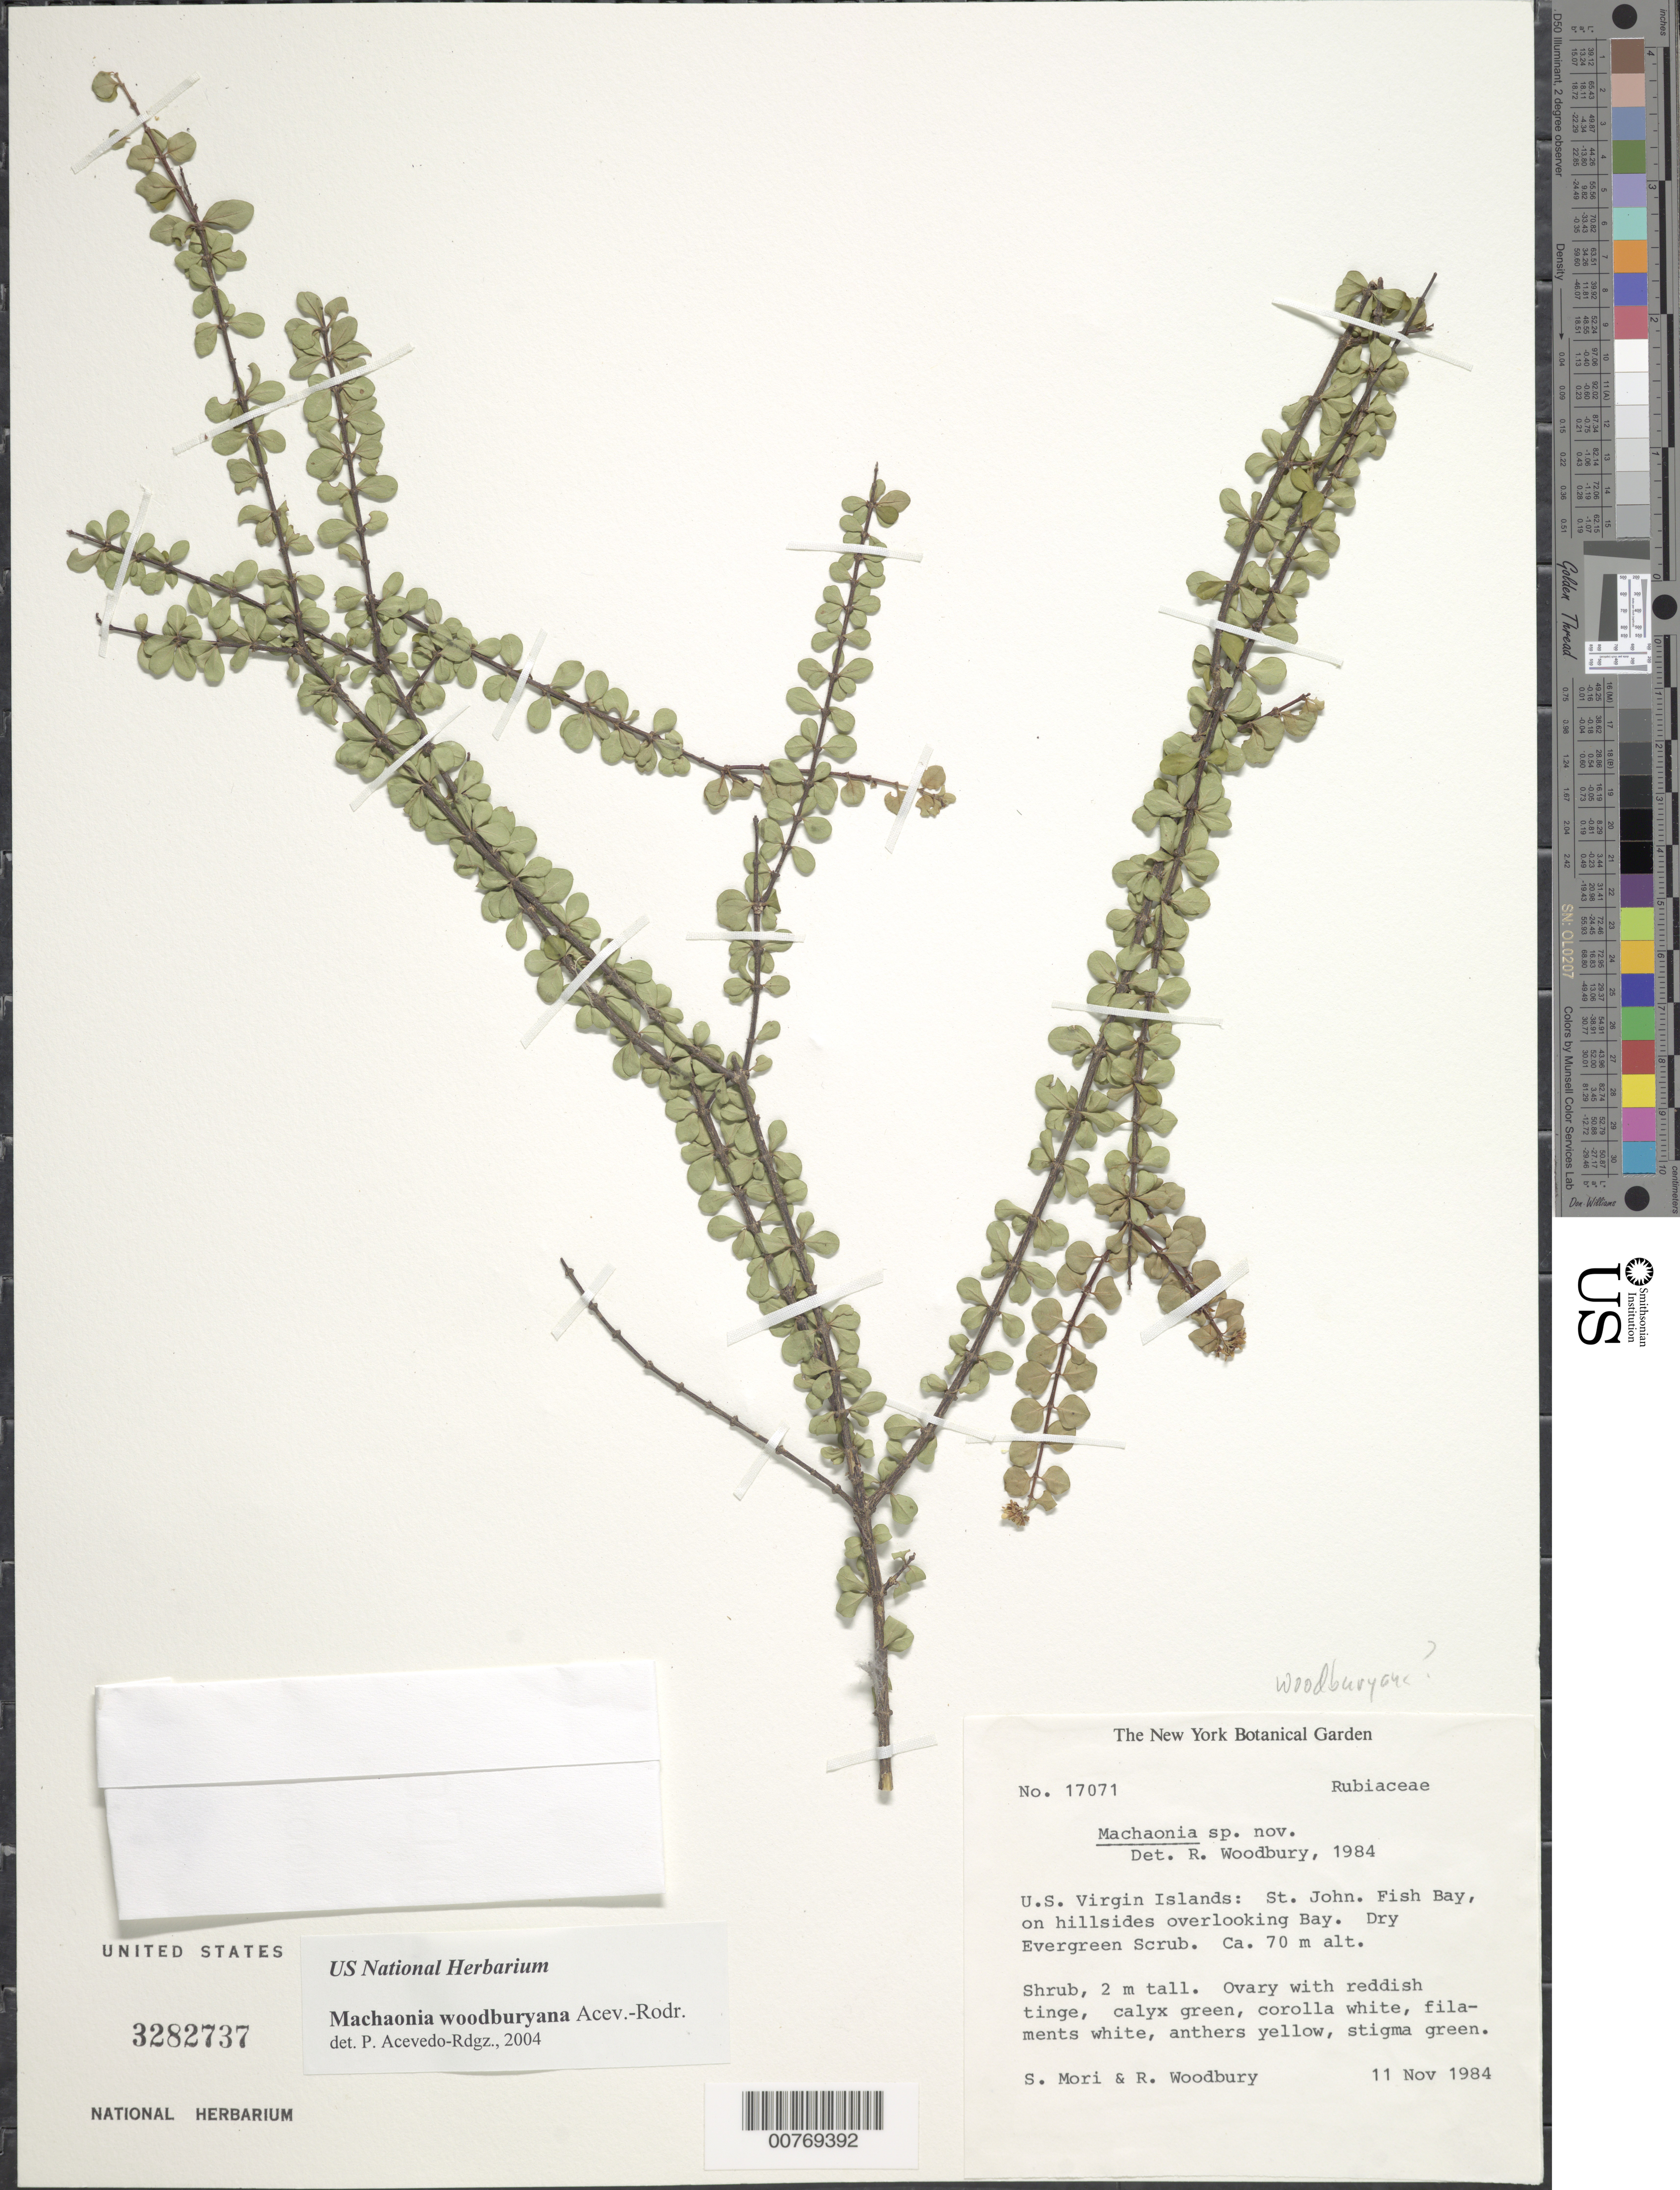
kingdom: Plantae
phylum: Tracheophyta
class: Magnoliopsida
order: Gentianales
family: Rubiaceae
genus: Machaonia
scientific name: Machaonia sp.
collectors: S. Mori & R. O. Woodbury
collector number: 17071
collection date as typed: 11 Nov 1984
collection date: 1984-11-11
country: U.S. Virgin Islands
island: St. John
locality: Fish Bay, on hillsides overlooking Bay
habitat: Dry evergreen scrub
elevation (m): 70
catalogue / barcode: US 328737